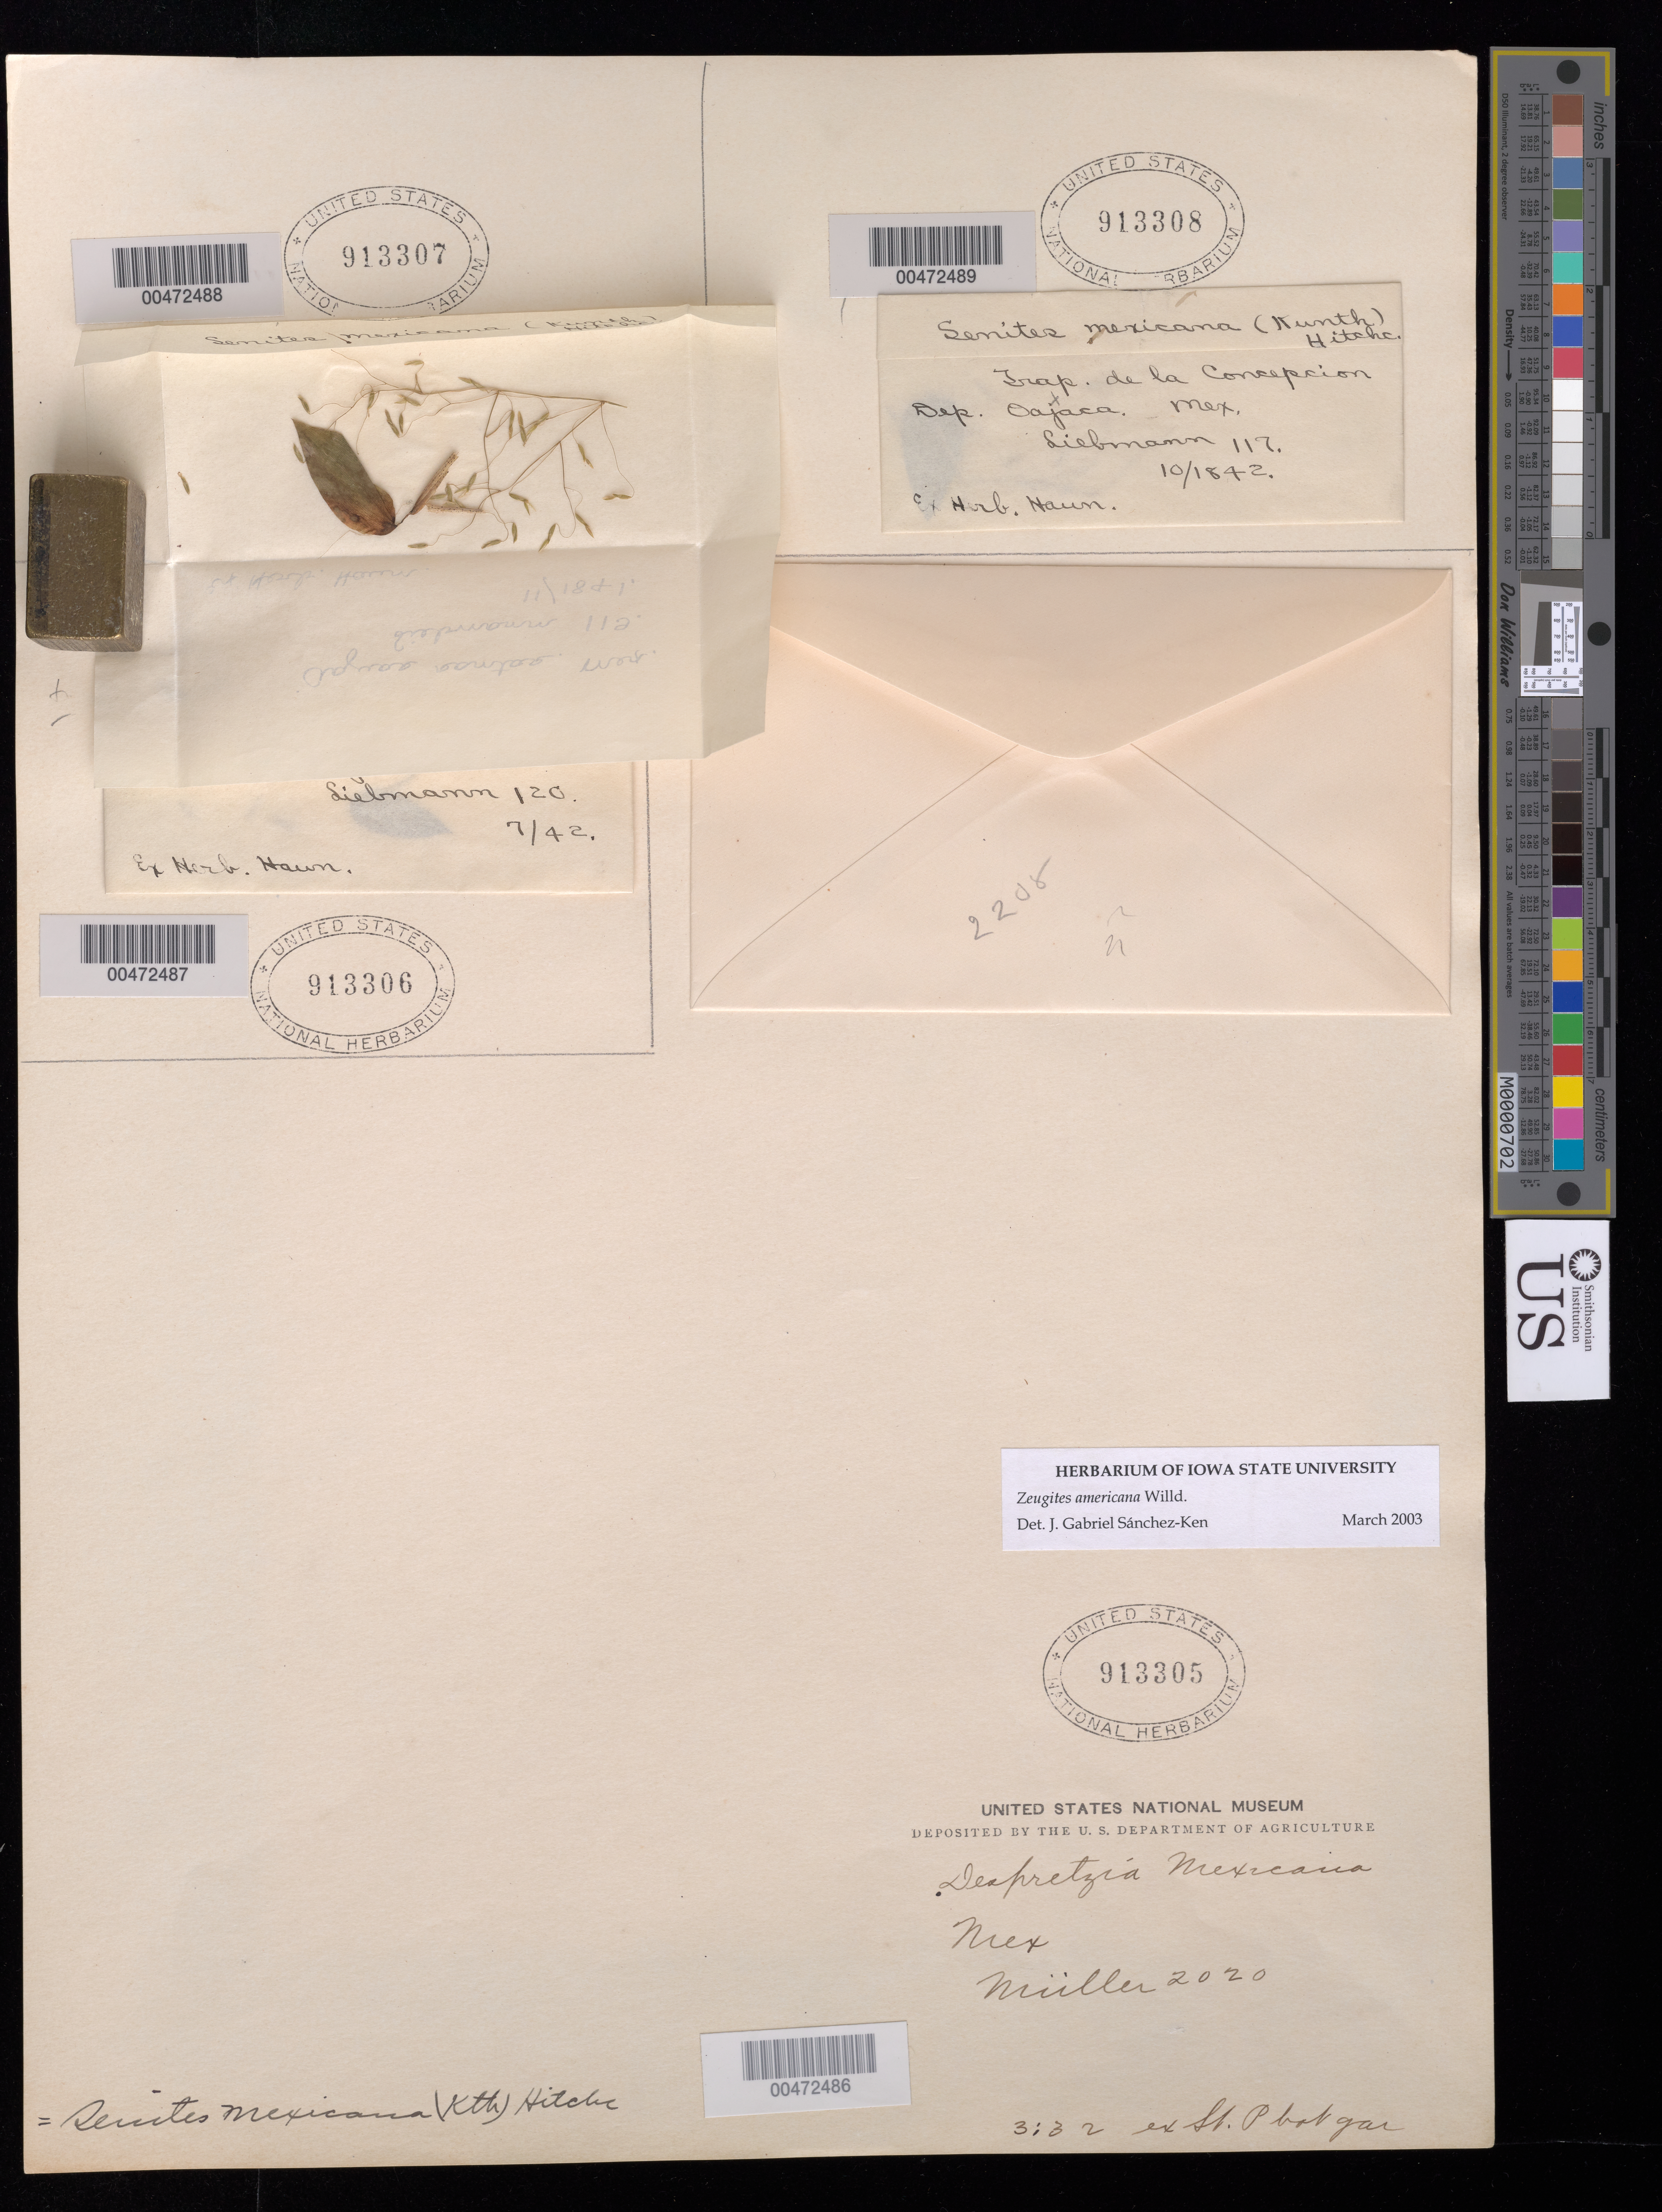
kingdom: Plantae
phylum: Tracheophyta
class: Liliopsida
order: Poales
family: Poaceae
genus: Zeugites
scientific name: Zeugites americanus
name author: Willd.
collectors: F. M. Liebmann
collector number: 119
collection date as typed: Nov 1841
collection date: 1841-11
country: Mexico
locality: Aguas Santas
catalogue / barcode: US 913307